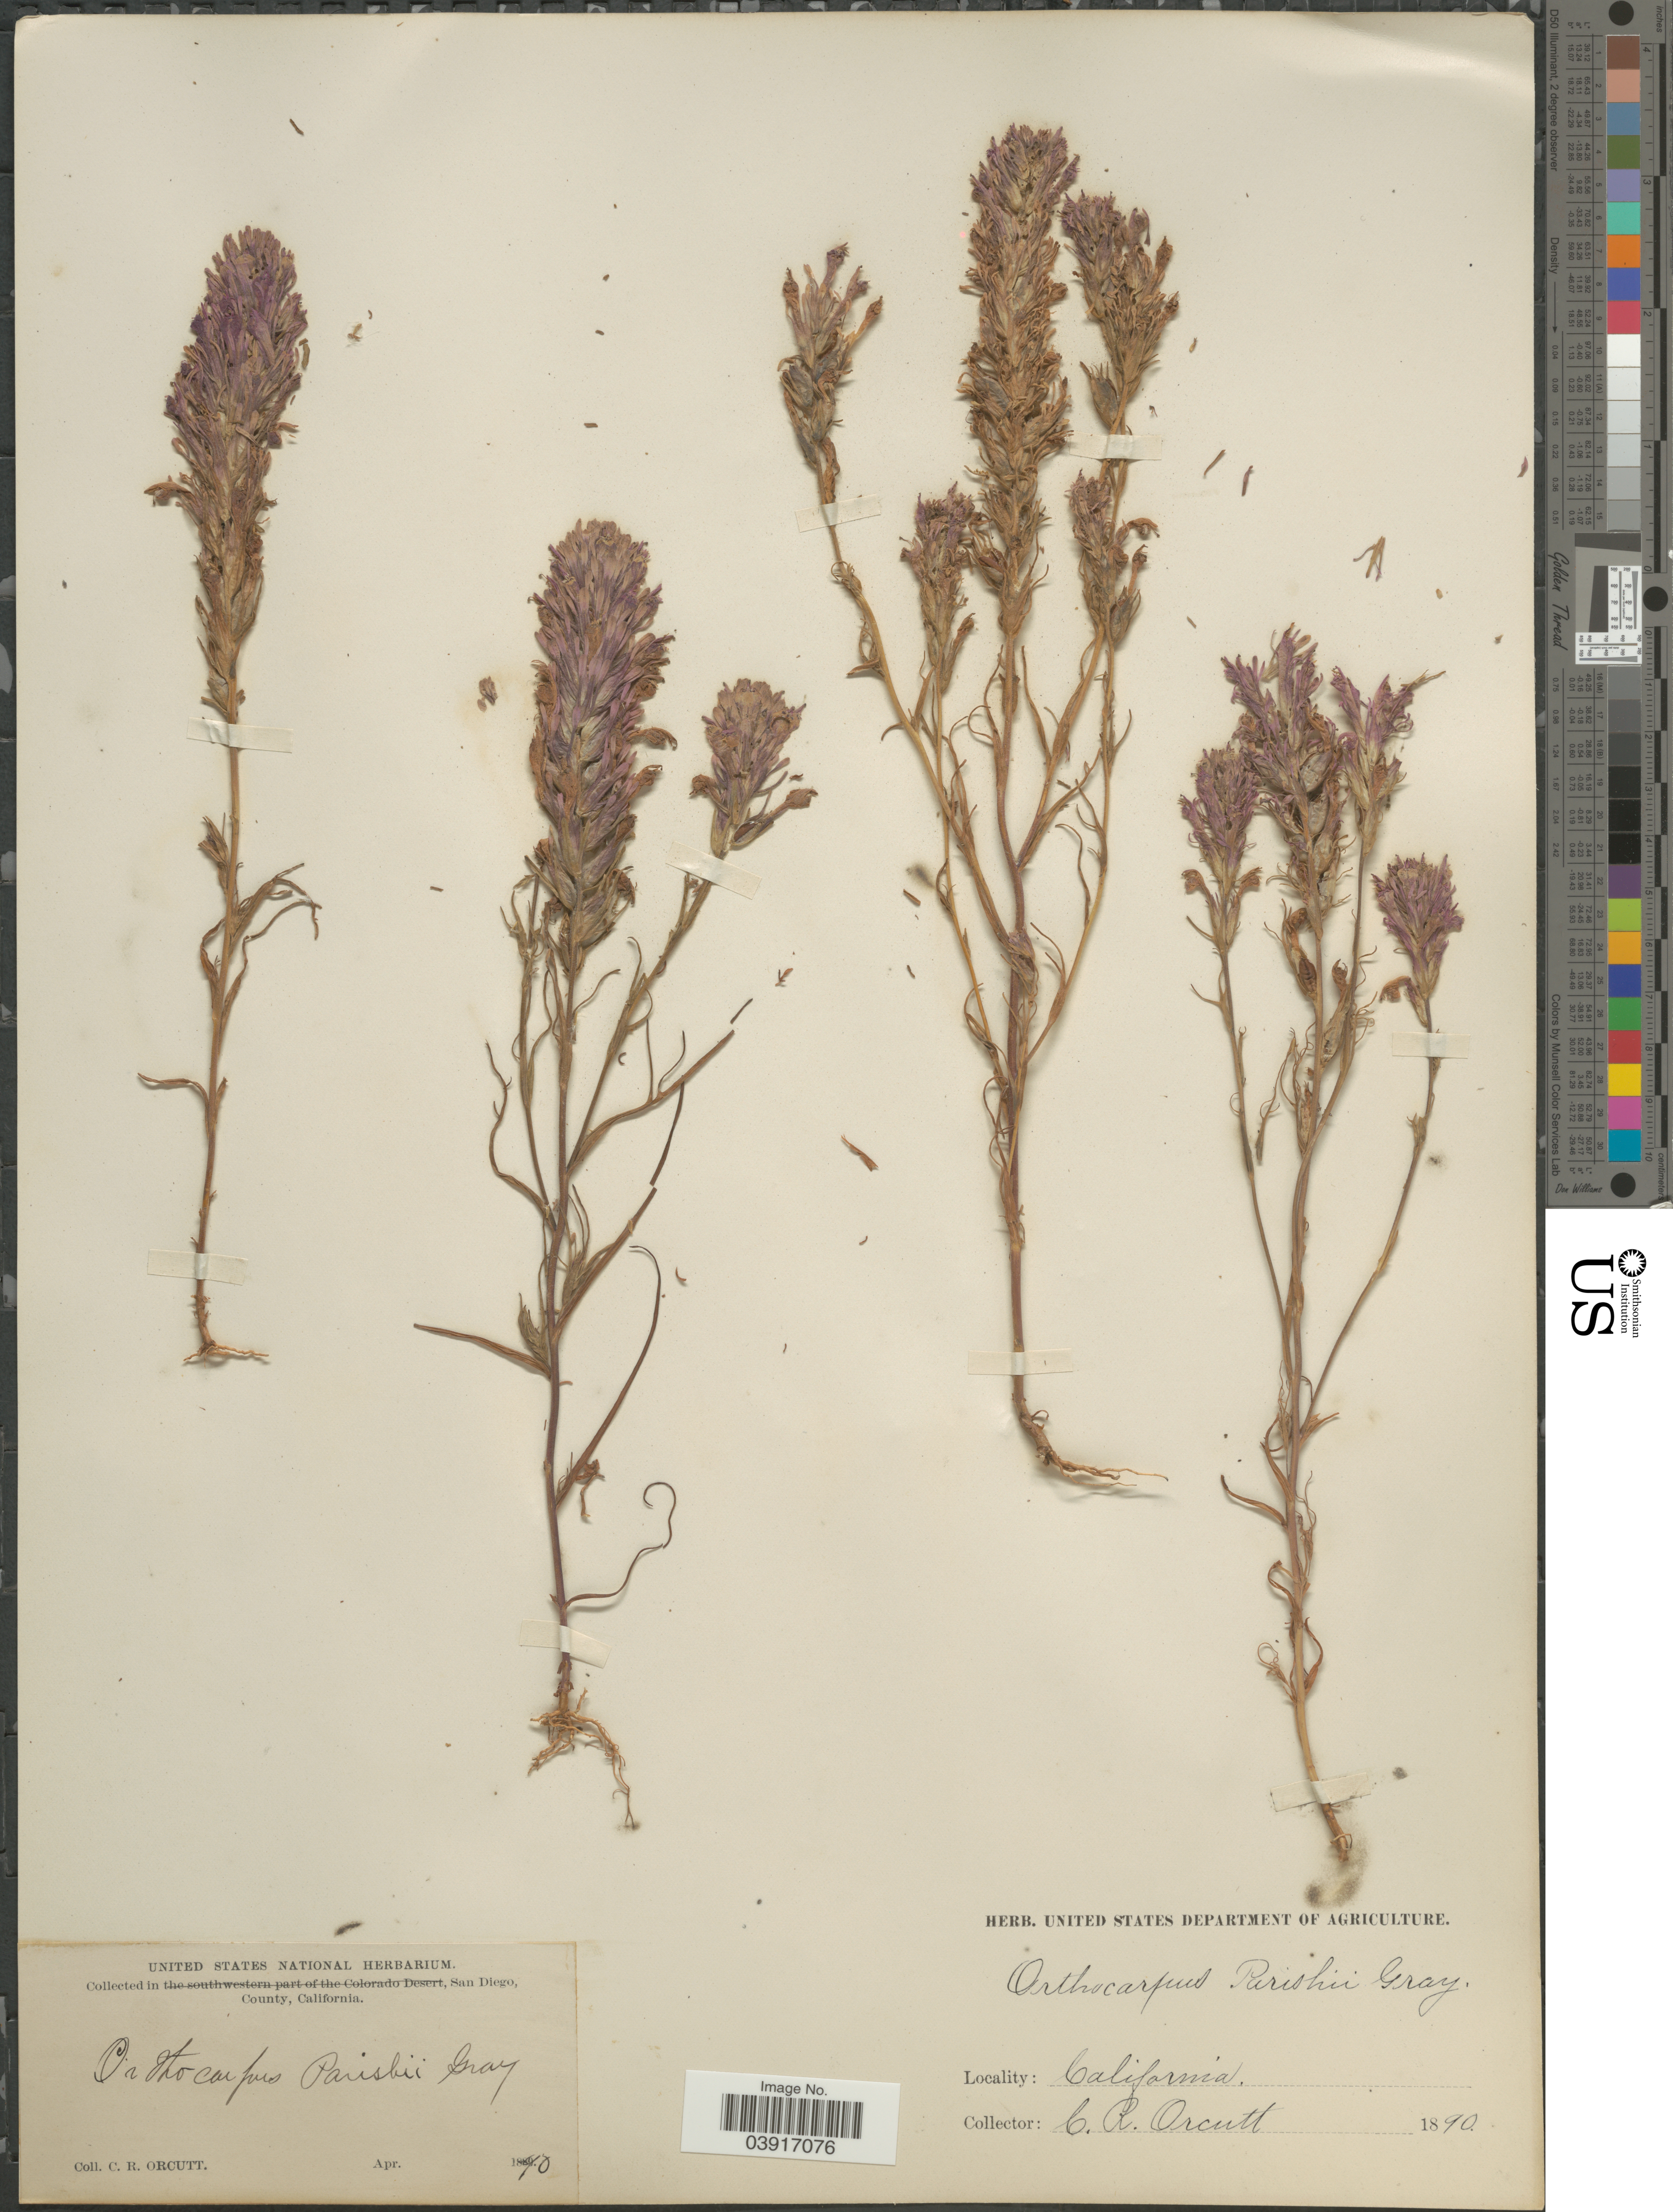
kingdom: Plantae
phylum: Tracheophyta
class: Magnoliopsida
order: Lamiales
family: Orobanchaceae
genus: Orthocarpus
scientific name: Orthocarpus densiflorus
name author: Benth.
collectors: C. R. Orcutt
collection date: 1890-04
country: United States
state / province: California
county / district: San Diego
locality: San Diego, County.